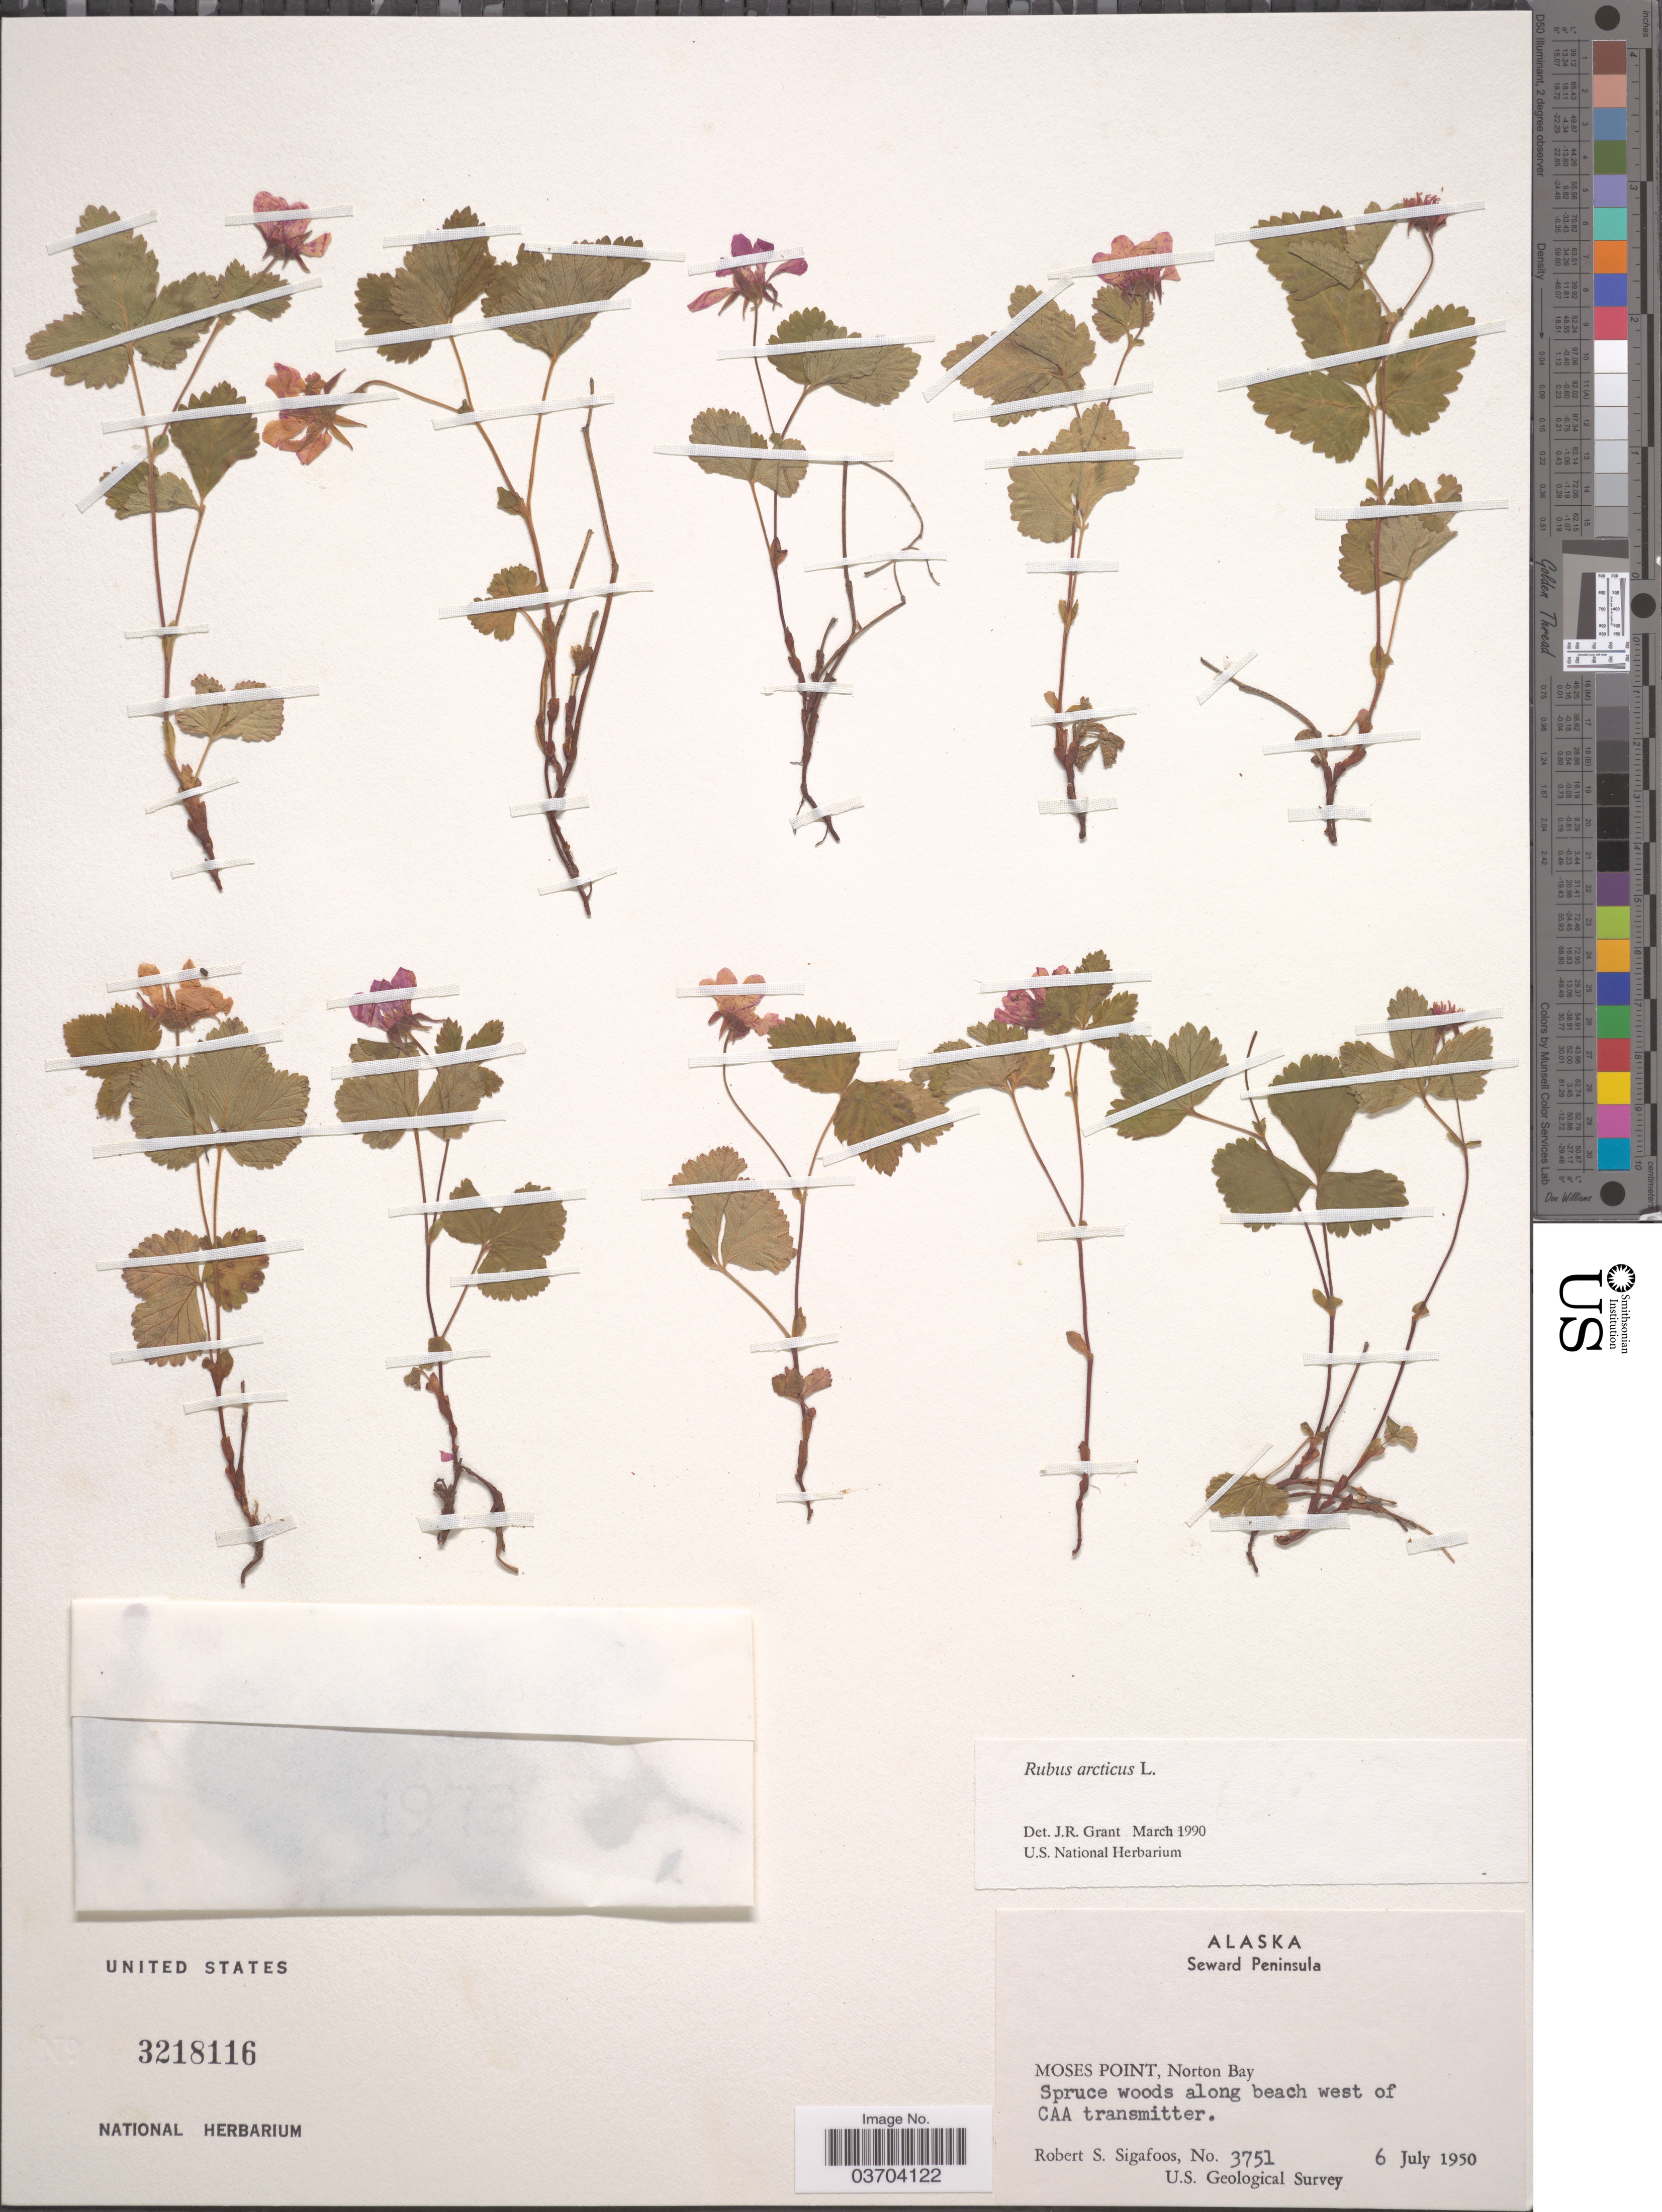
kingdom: Plantae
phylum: Tracheophyta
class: Magnoliopsida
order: Rosales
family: Rosaceae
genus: Rubus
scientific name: Rubus arcticus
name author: L.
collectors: R. Sigafoos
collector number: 3751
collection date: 1950-07-06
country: United States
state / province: Alaska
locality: Seward Peninsula. Moses Point, Norton Bay. Spruce woods along beach west of CAA transmitter.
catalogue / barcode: US 3218116